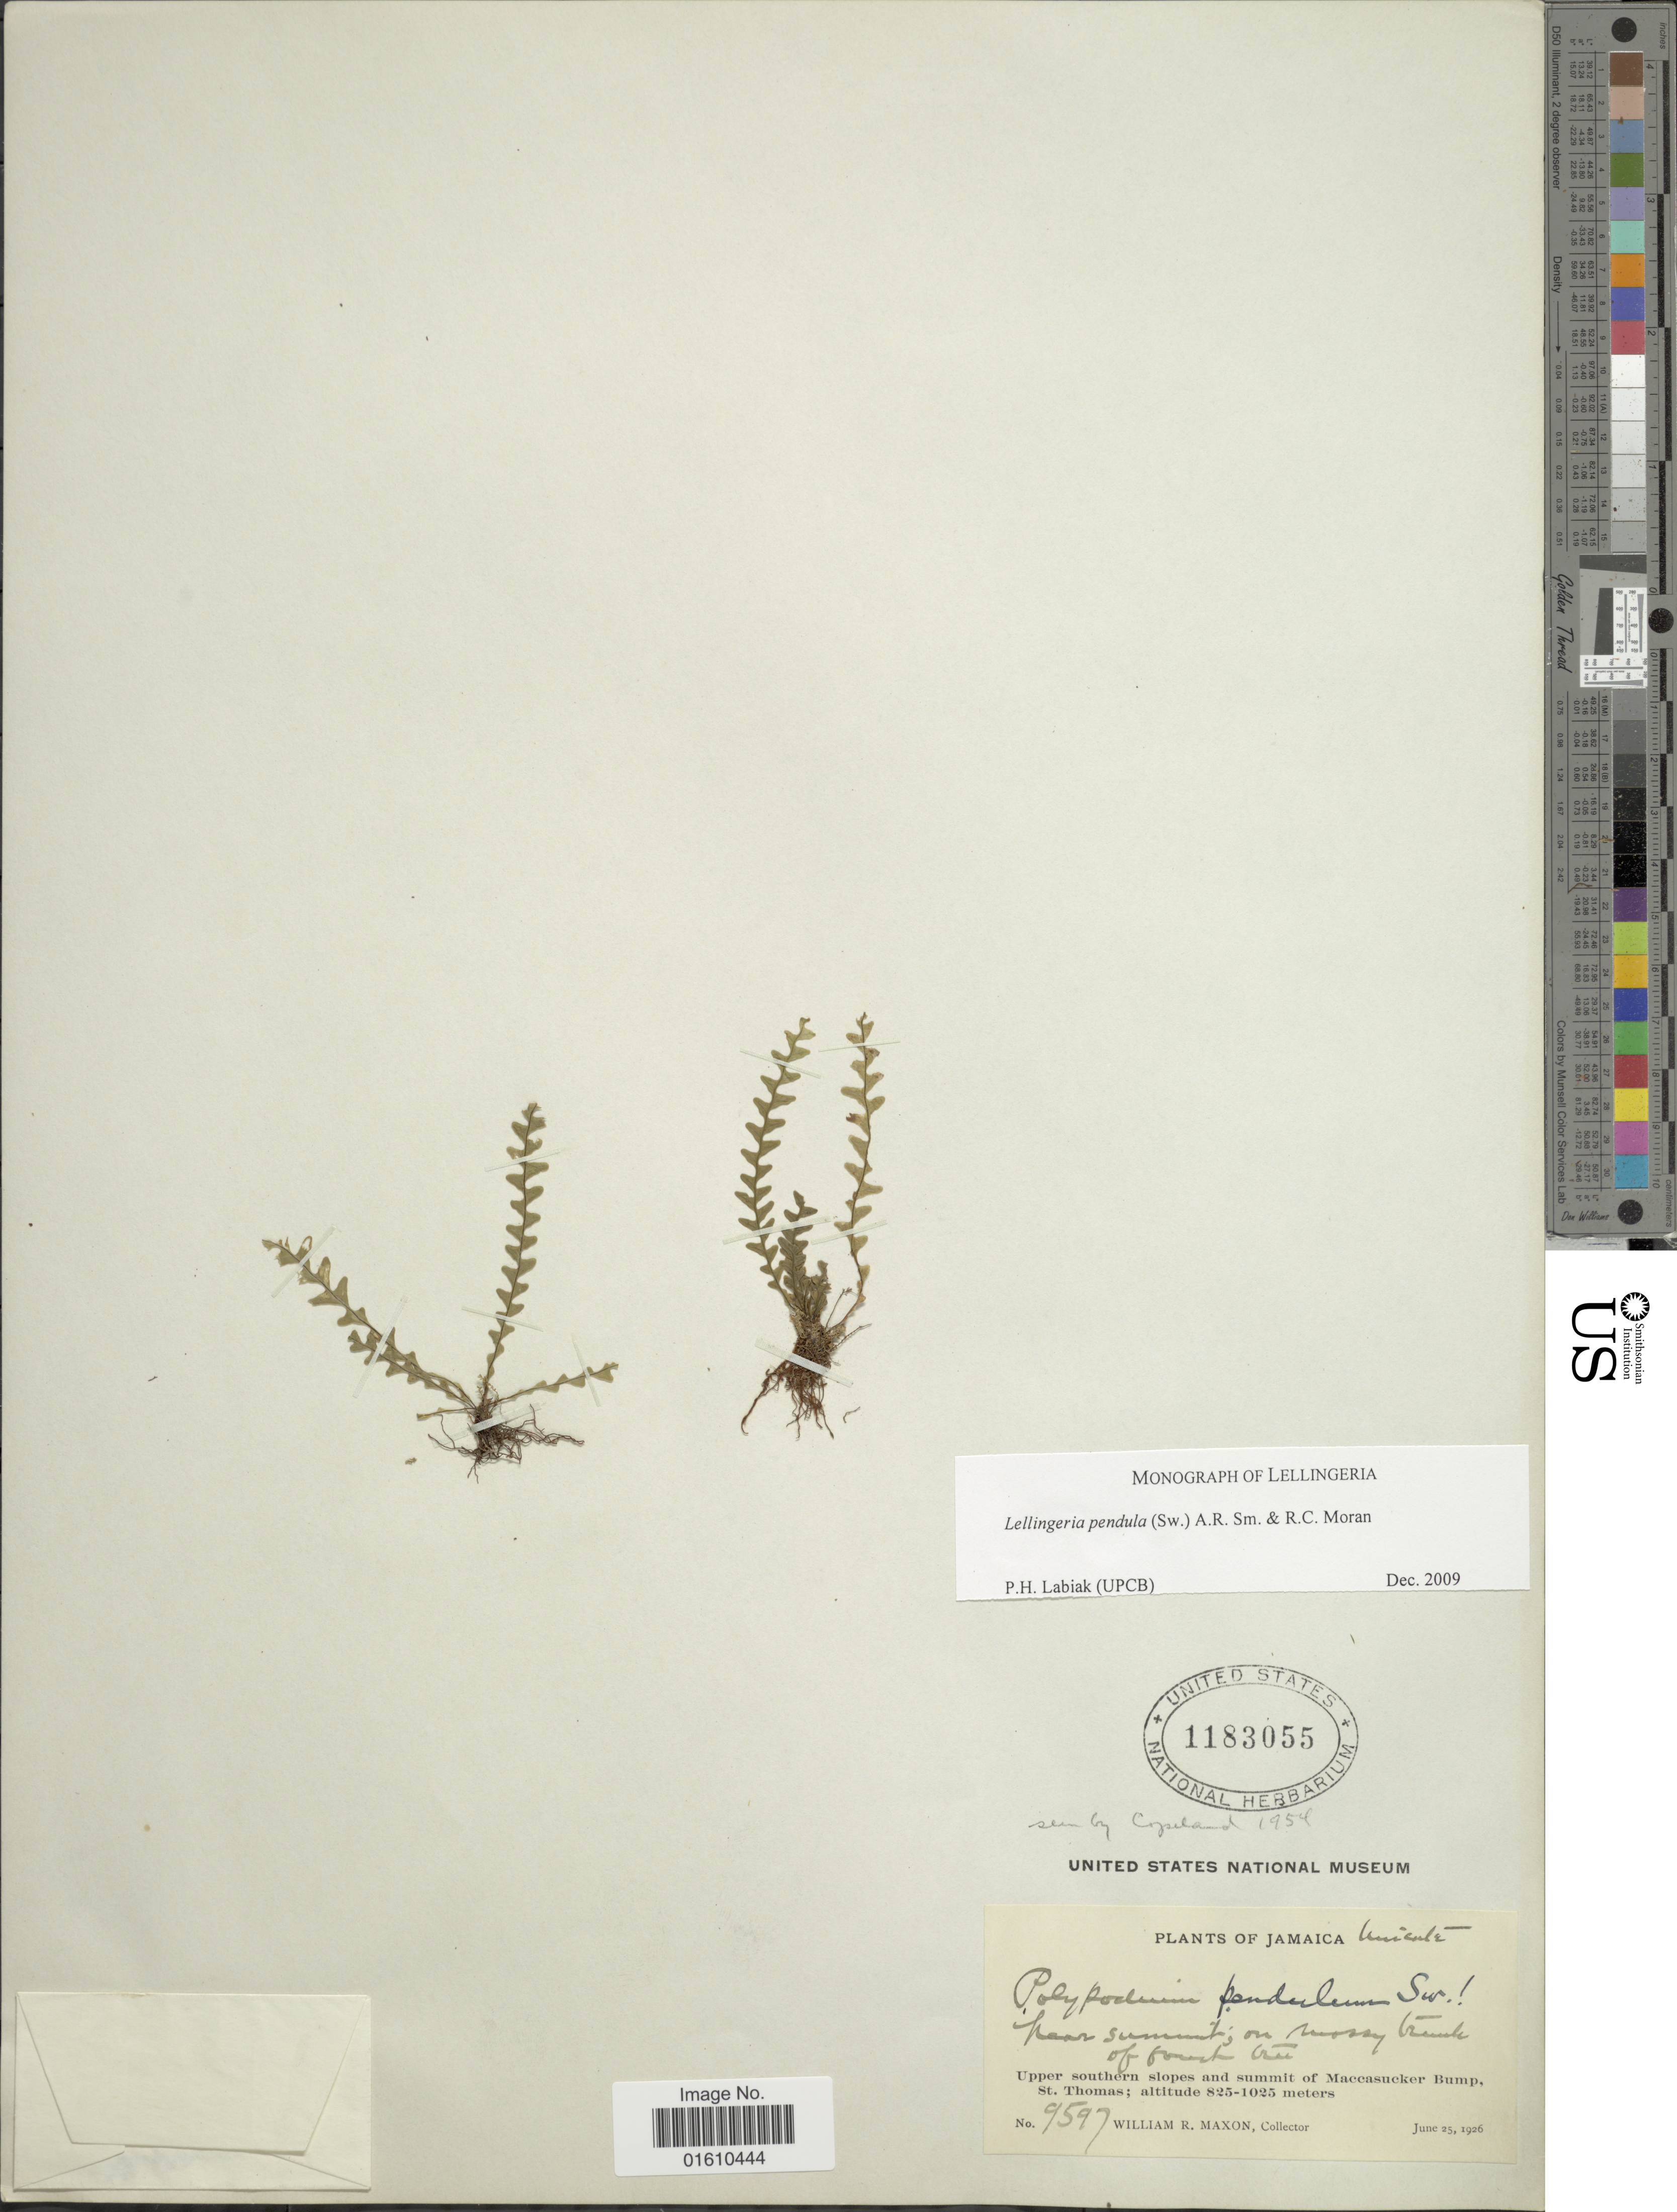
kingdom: Plantae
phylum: Tracheophyta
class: Polypodiopsida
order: Polypodiales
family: Polypodiaceae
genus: Lellingeria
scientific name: Lellingeria pendula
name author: (Sw.) A.R. Sm. & R.C. Moran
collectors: W. R. Maxon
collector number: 9597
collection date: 1926-06-25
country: Jamaica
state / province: Saint Thomas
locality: Upper southern slopes and summit of Maccasucker Bump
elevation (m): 825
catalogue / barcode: US 1183055